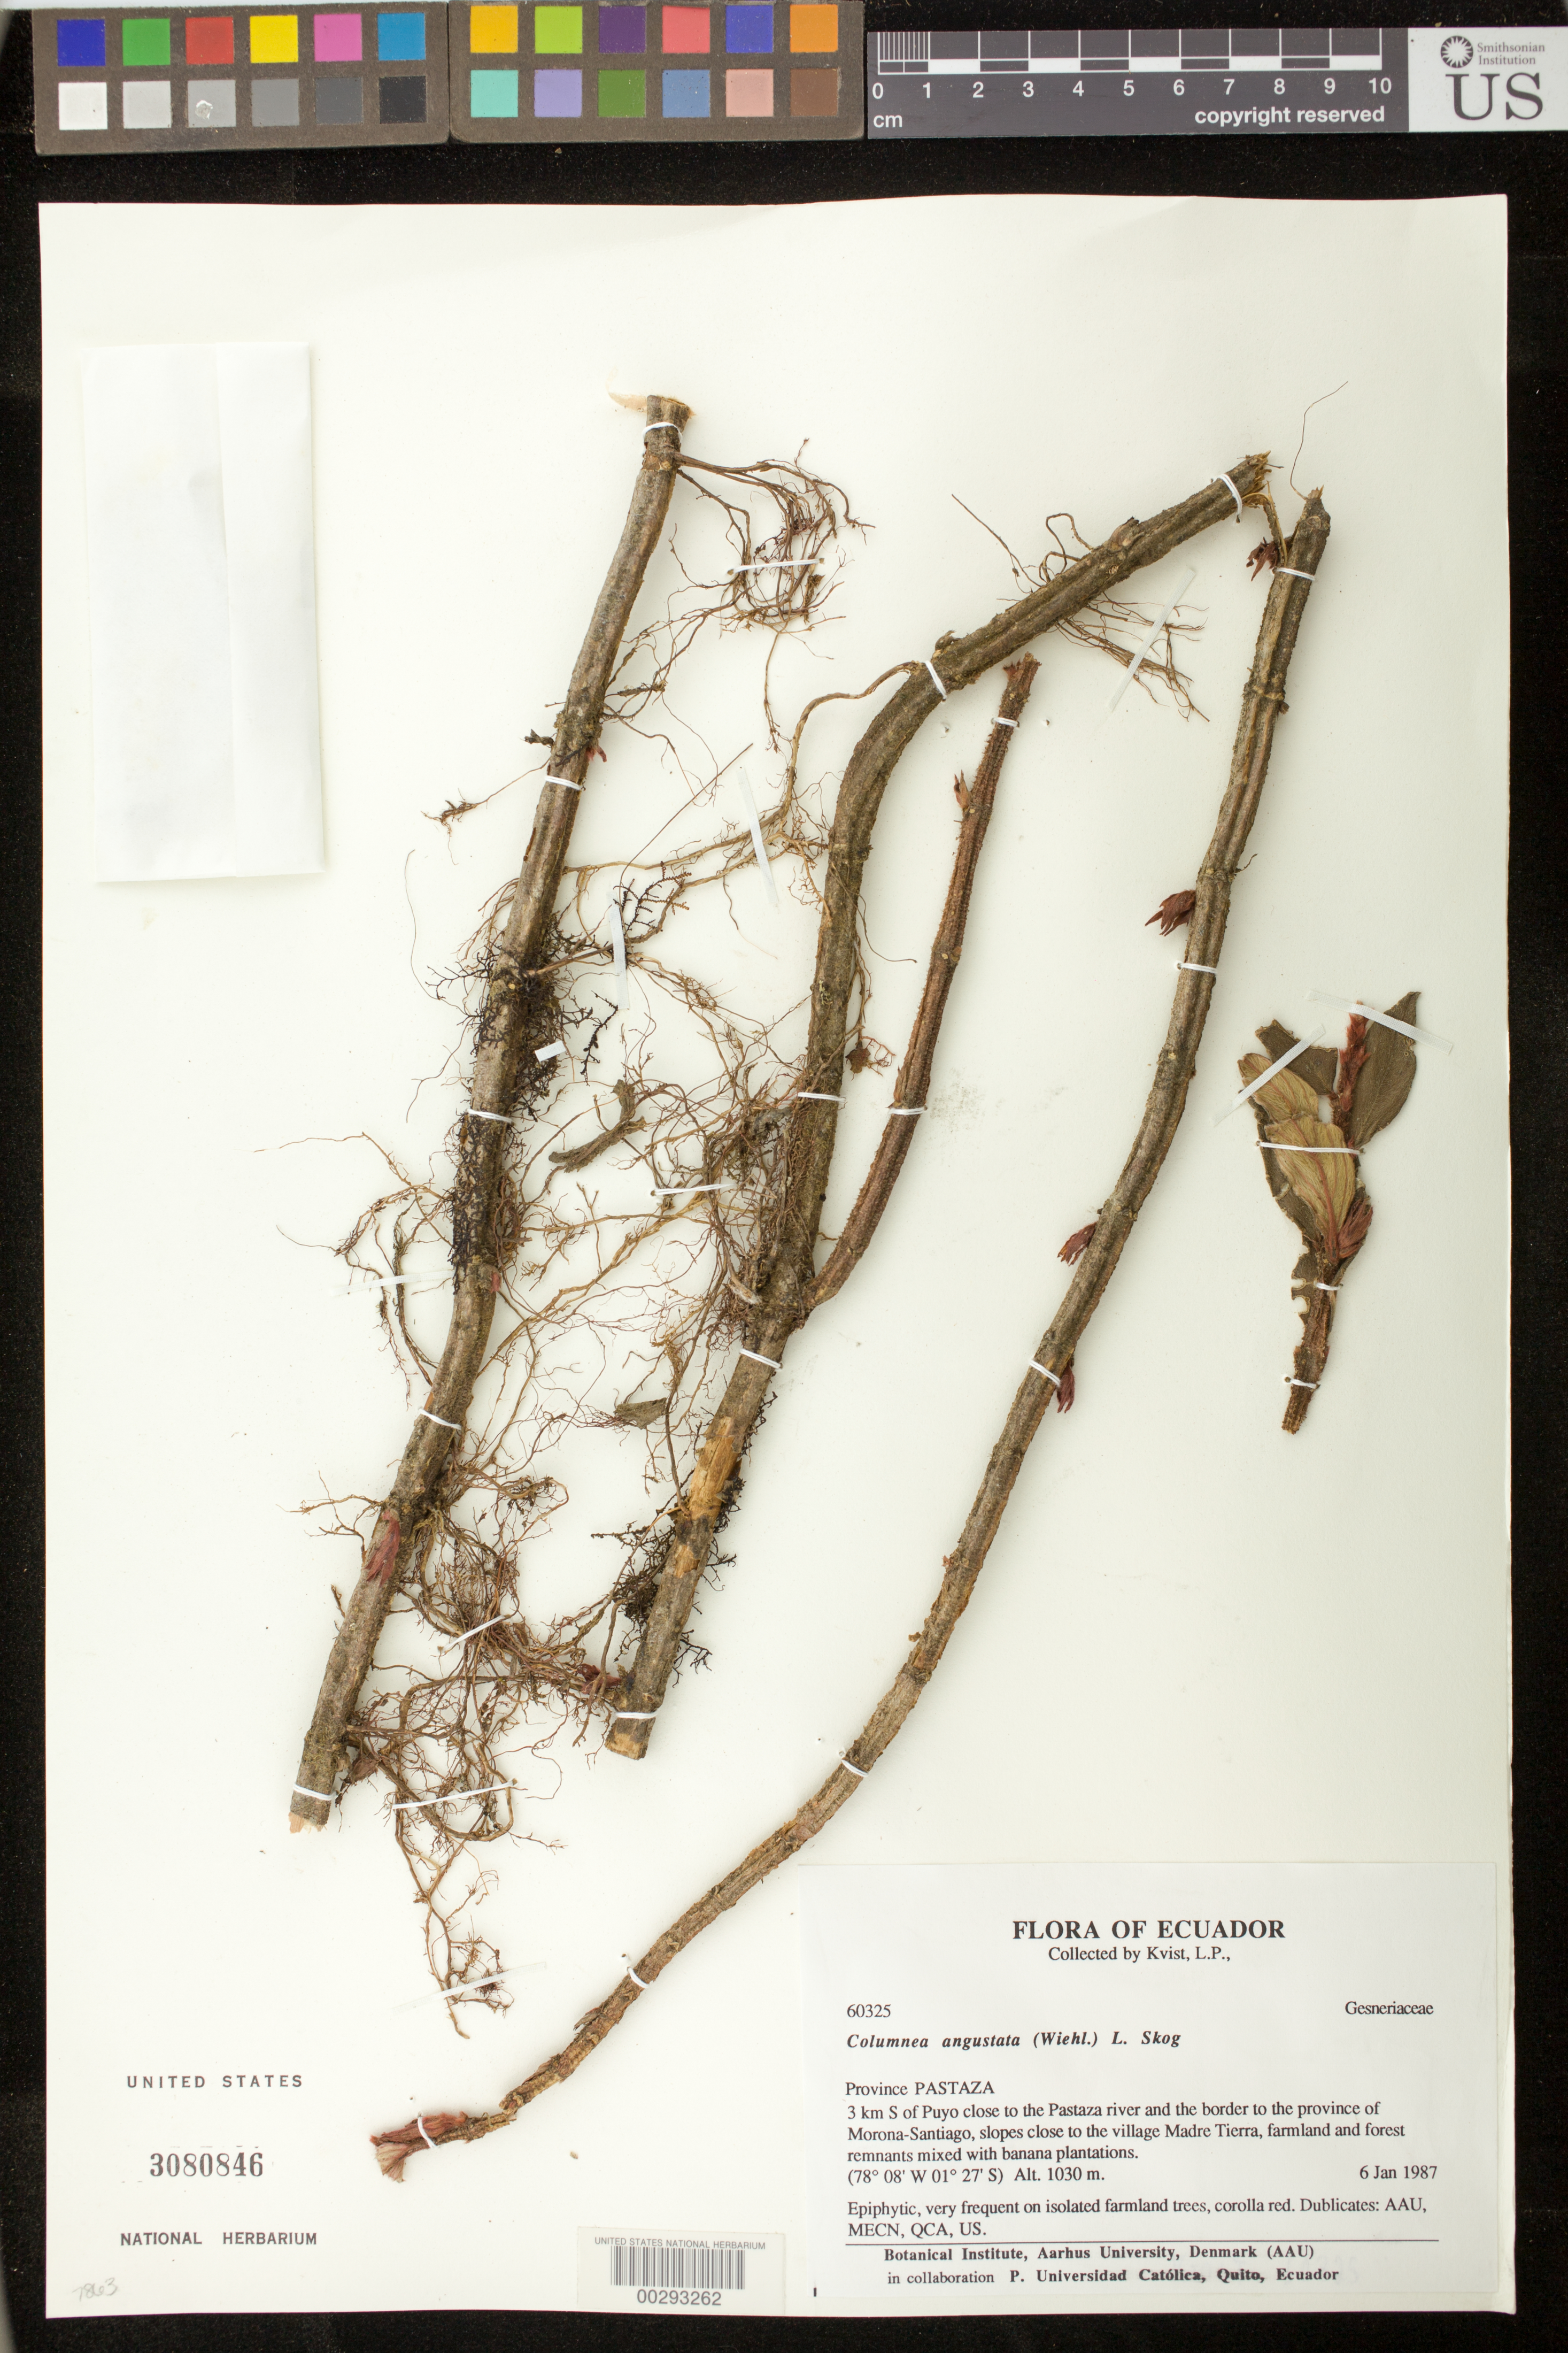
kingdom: Plantae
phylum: Tracheophyta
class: Magnoliopsida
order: Lamiales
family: Gesneriaceae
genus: Columnea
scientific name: Columnea angustata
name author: (Wiehler) L.E. Skog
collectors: L. P. Kvist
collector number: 60325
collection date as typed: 06 Jan 1987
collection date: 1987-01-06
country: Ecuador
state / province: Pastaza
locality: S of Puyo close to Pastaza River, bordering Morona-Santiago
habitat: Farmland and forest remnants mixed with banana plantations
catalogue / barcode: US 3080846